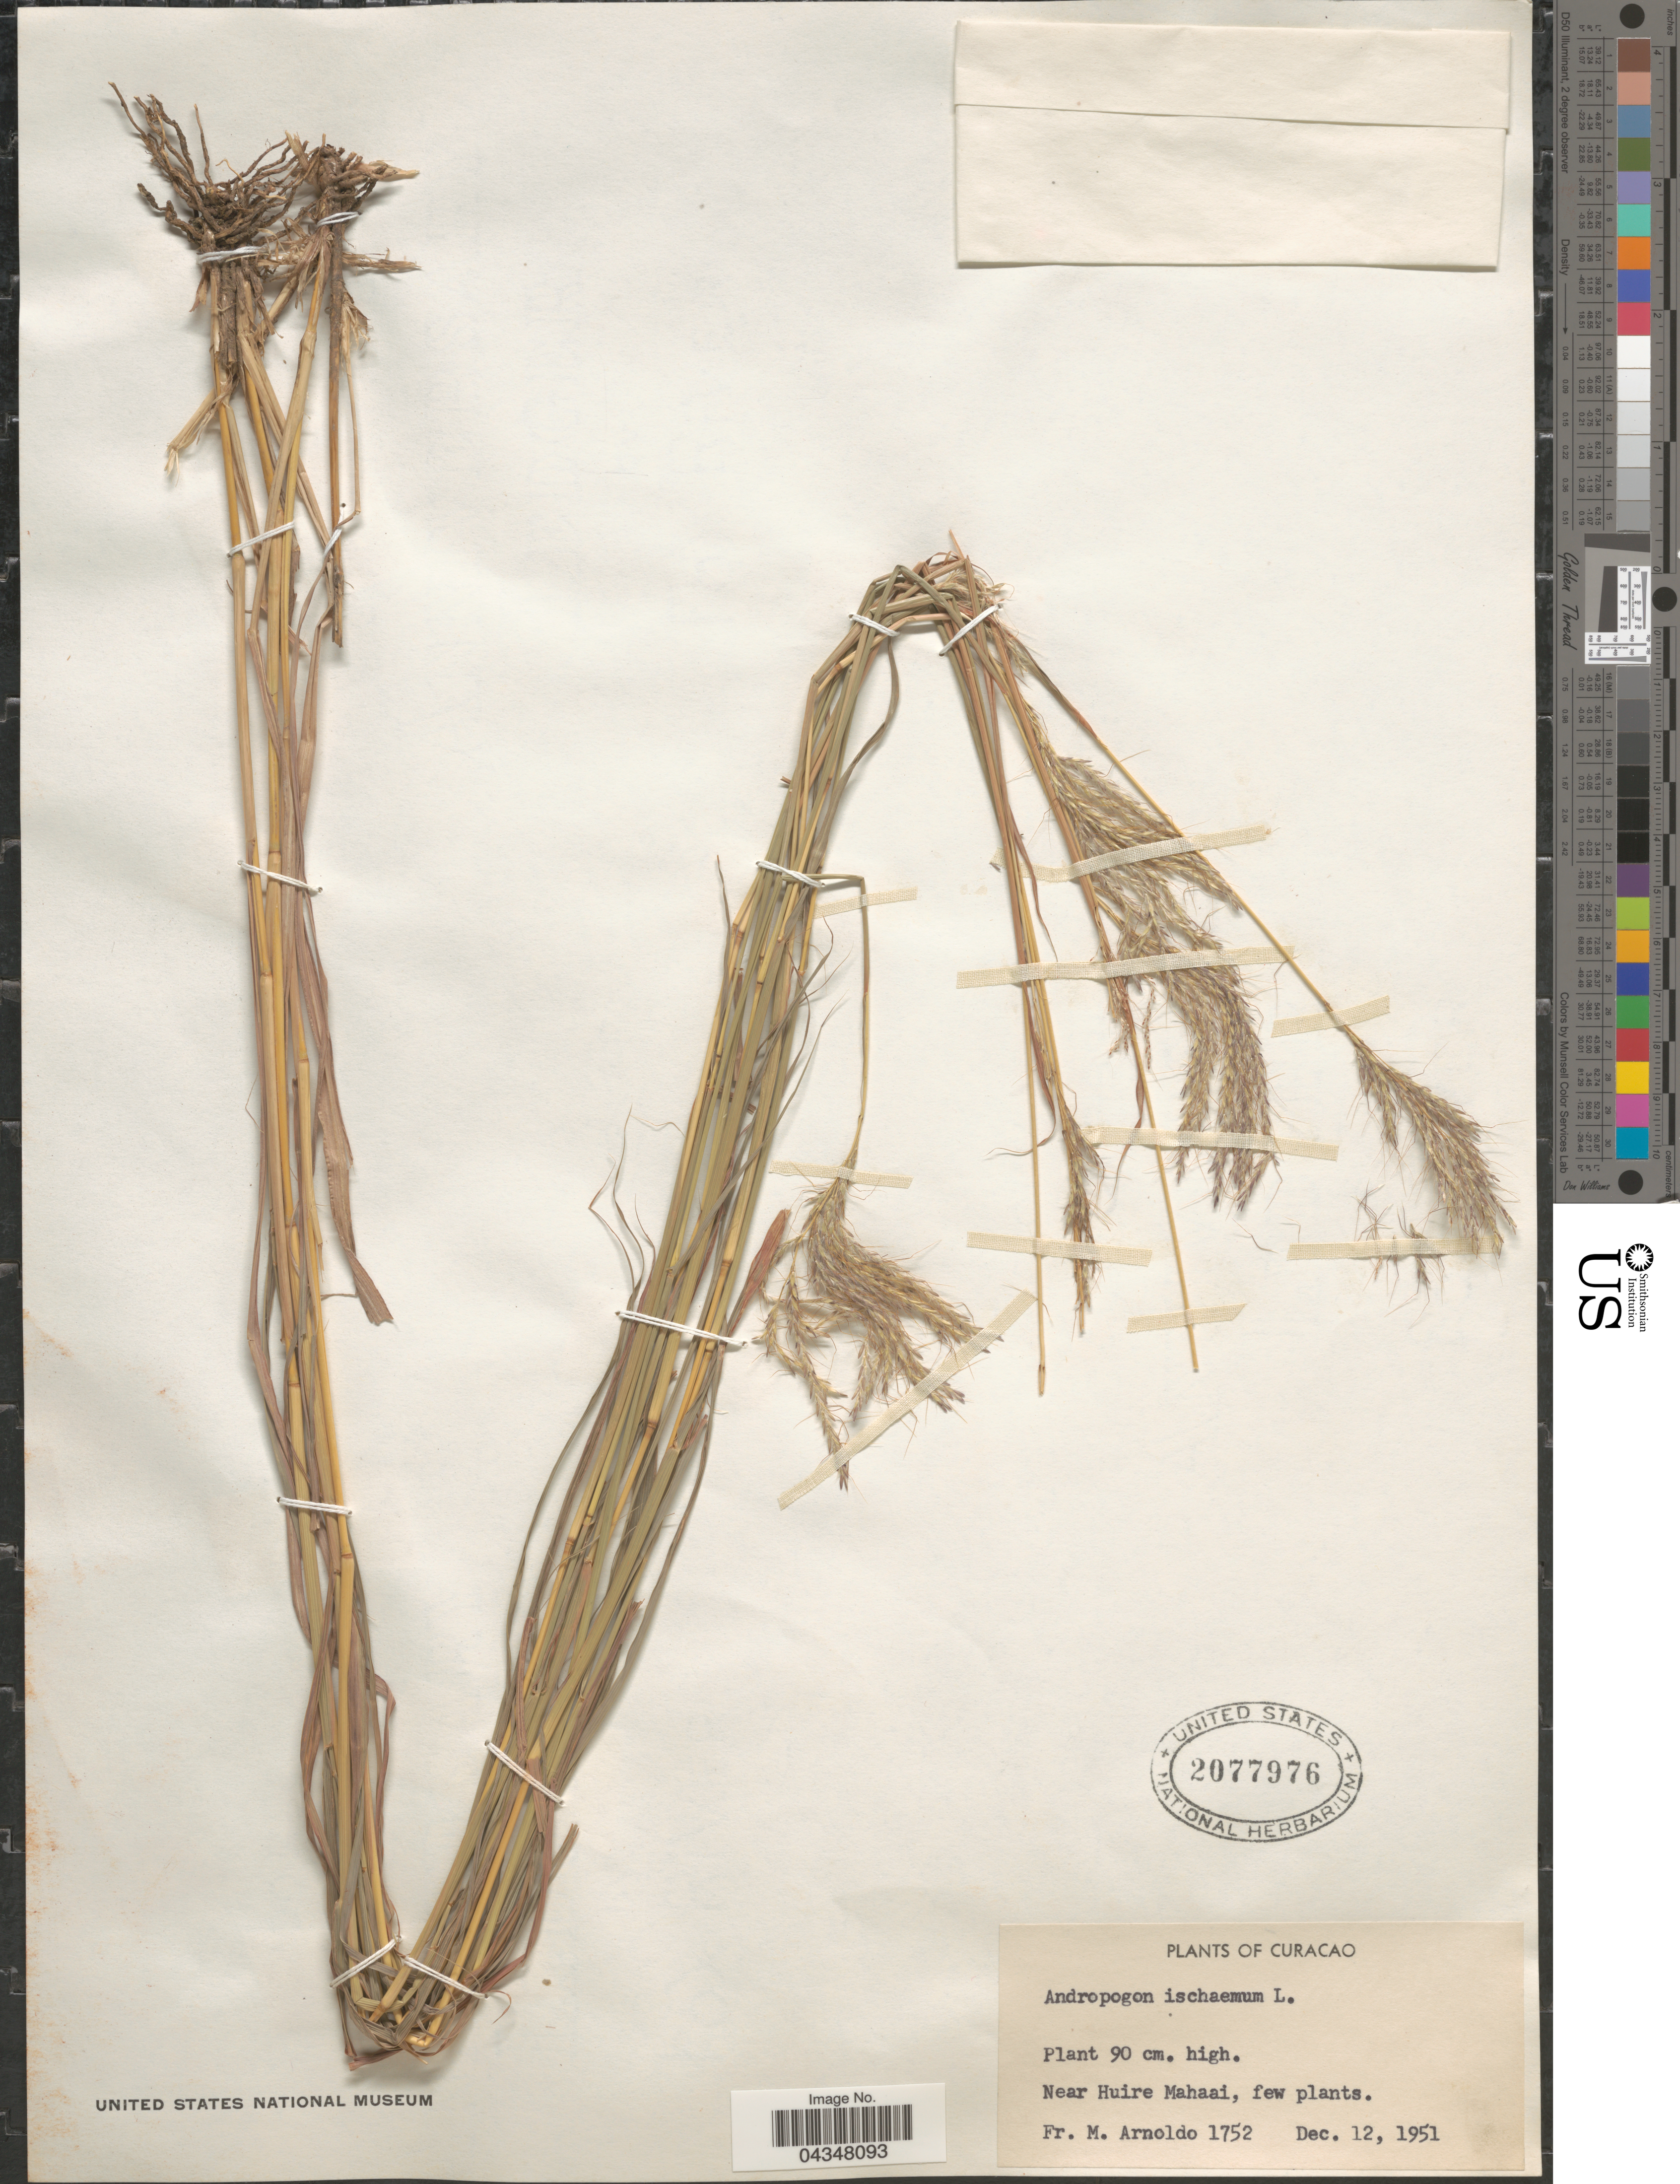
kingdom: Plantae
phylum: Tracheophyta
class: Liliopsida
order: Poales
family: Poaceae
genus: Bothriochloa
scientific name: Bothriochloa ischaemum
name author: (L.) Keng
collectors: N. Arnoldo-Broeders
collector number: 1752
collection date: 1951-12-12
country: Curaçao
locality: Near Huire Mahaai, few plants.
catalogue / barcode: US 2077976